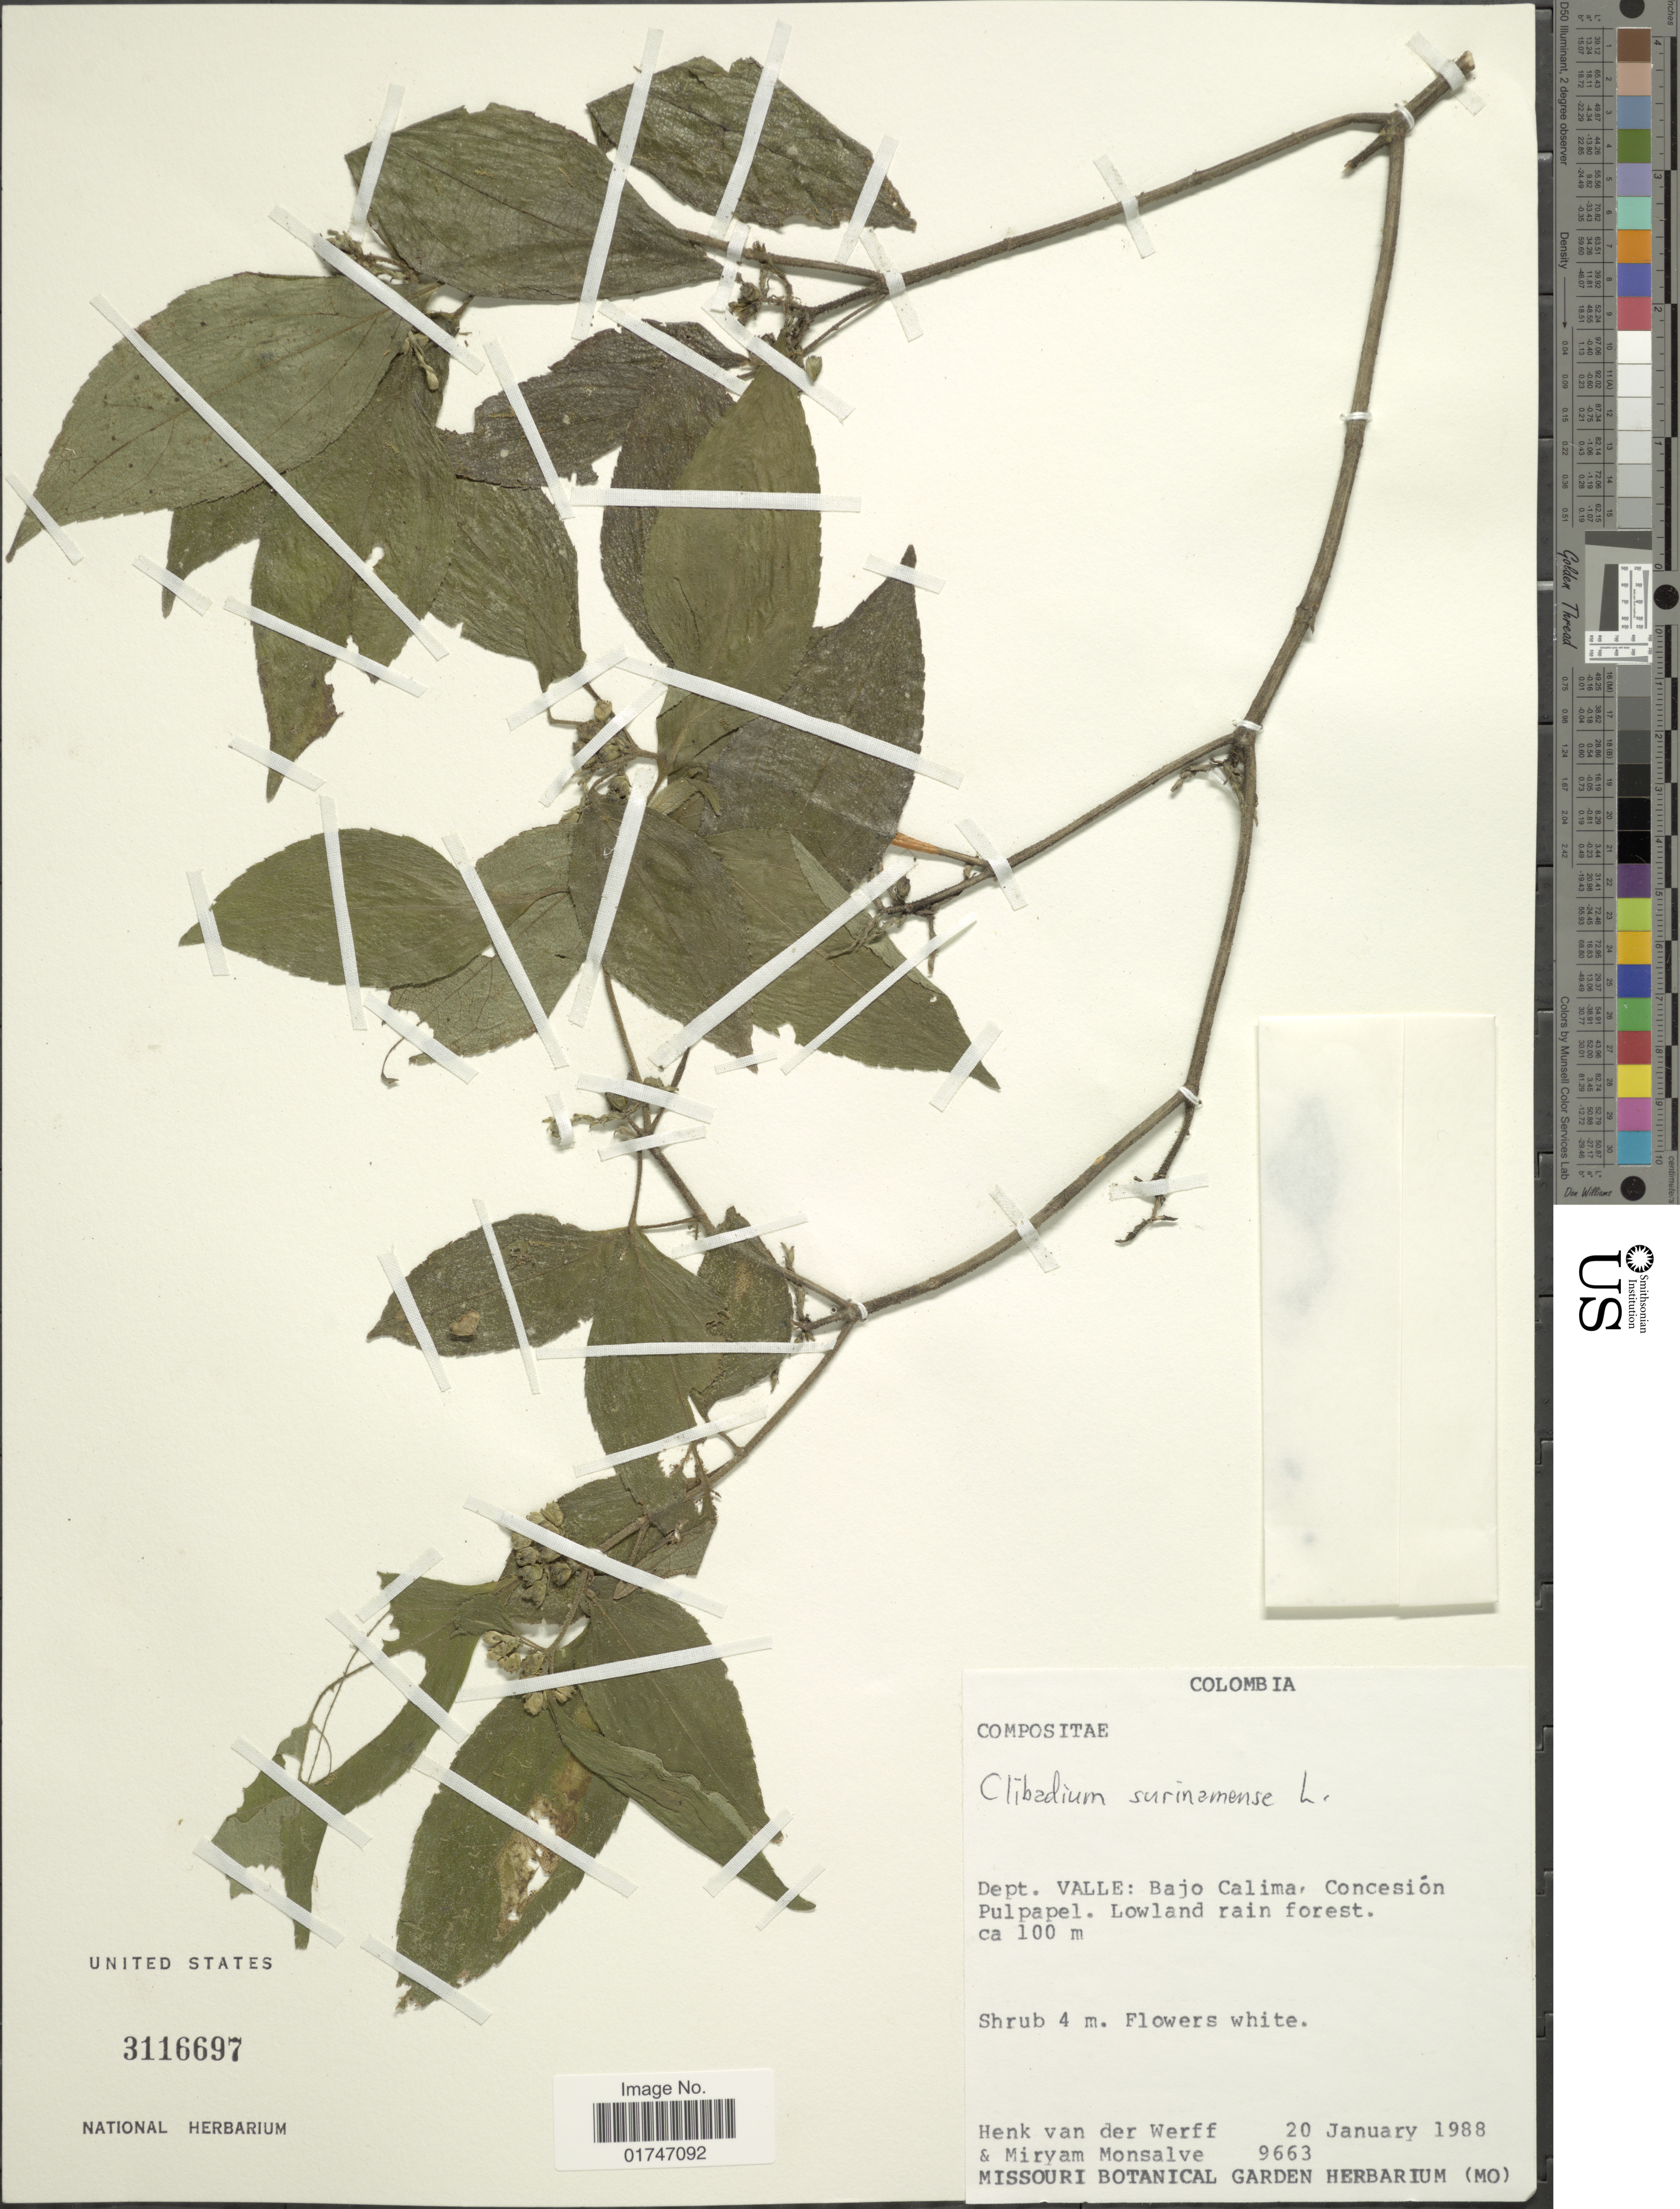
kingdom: Plantae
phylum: Tracheophyta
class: Magnoliopsida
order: Asterales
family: Asteraceae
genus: Clibadium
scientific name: Clibadium surinamense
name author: L.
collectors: H. van der Werff & M. Monsalve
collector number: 9663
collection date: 1988-01-20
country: Colombia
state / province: Valle del Cauca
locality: Dept. Valle: Bajo Calima, Concesión Pulpapel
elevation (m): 100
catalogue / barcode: US 3116697